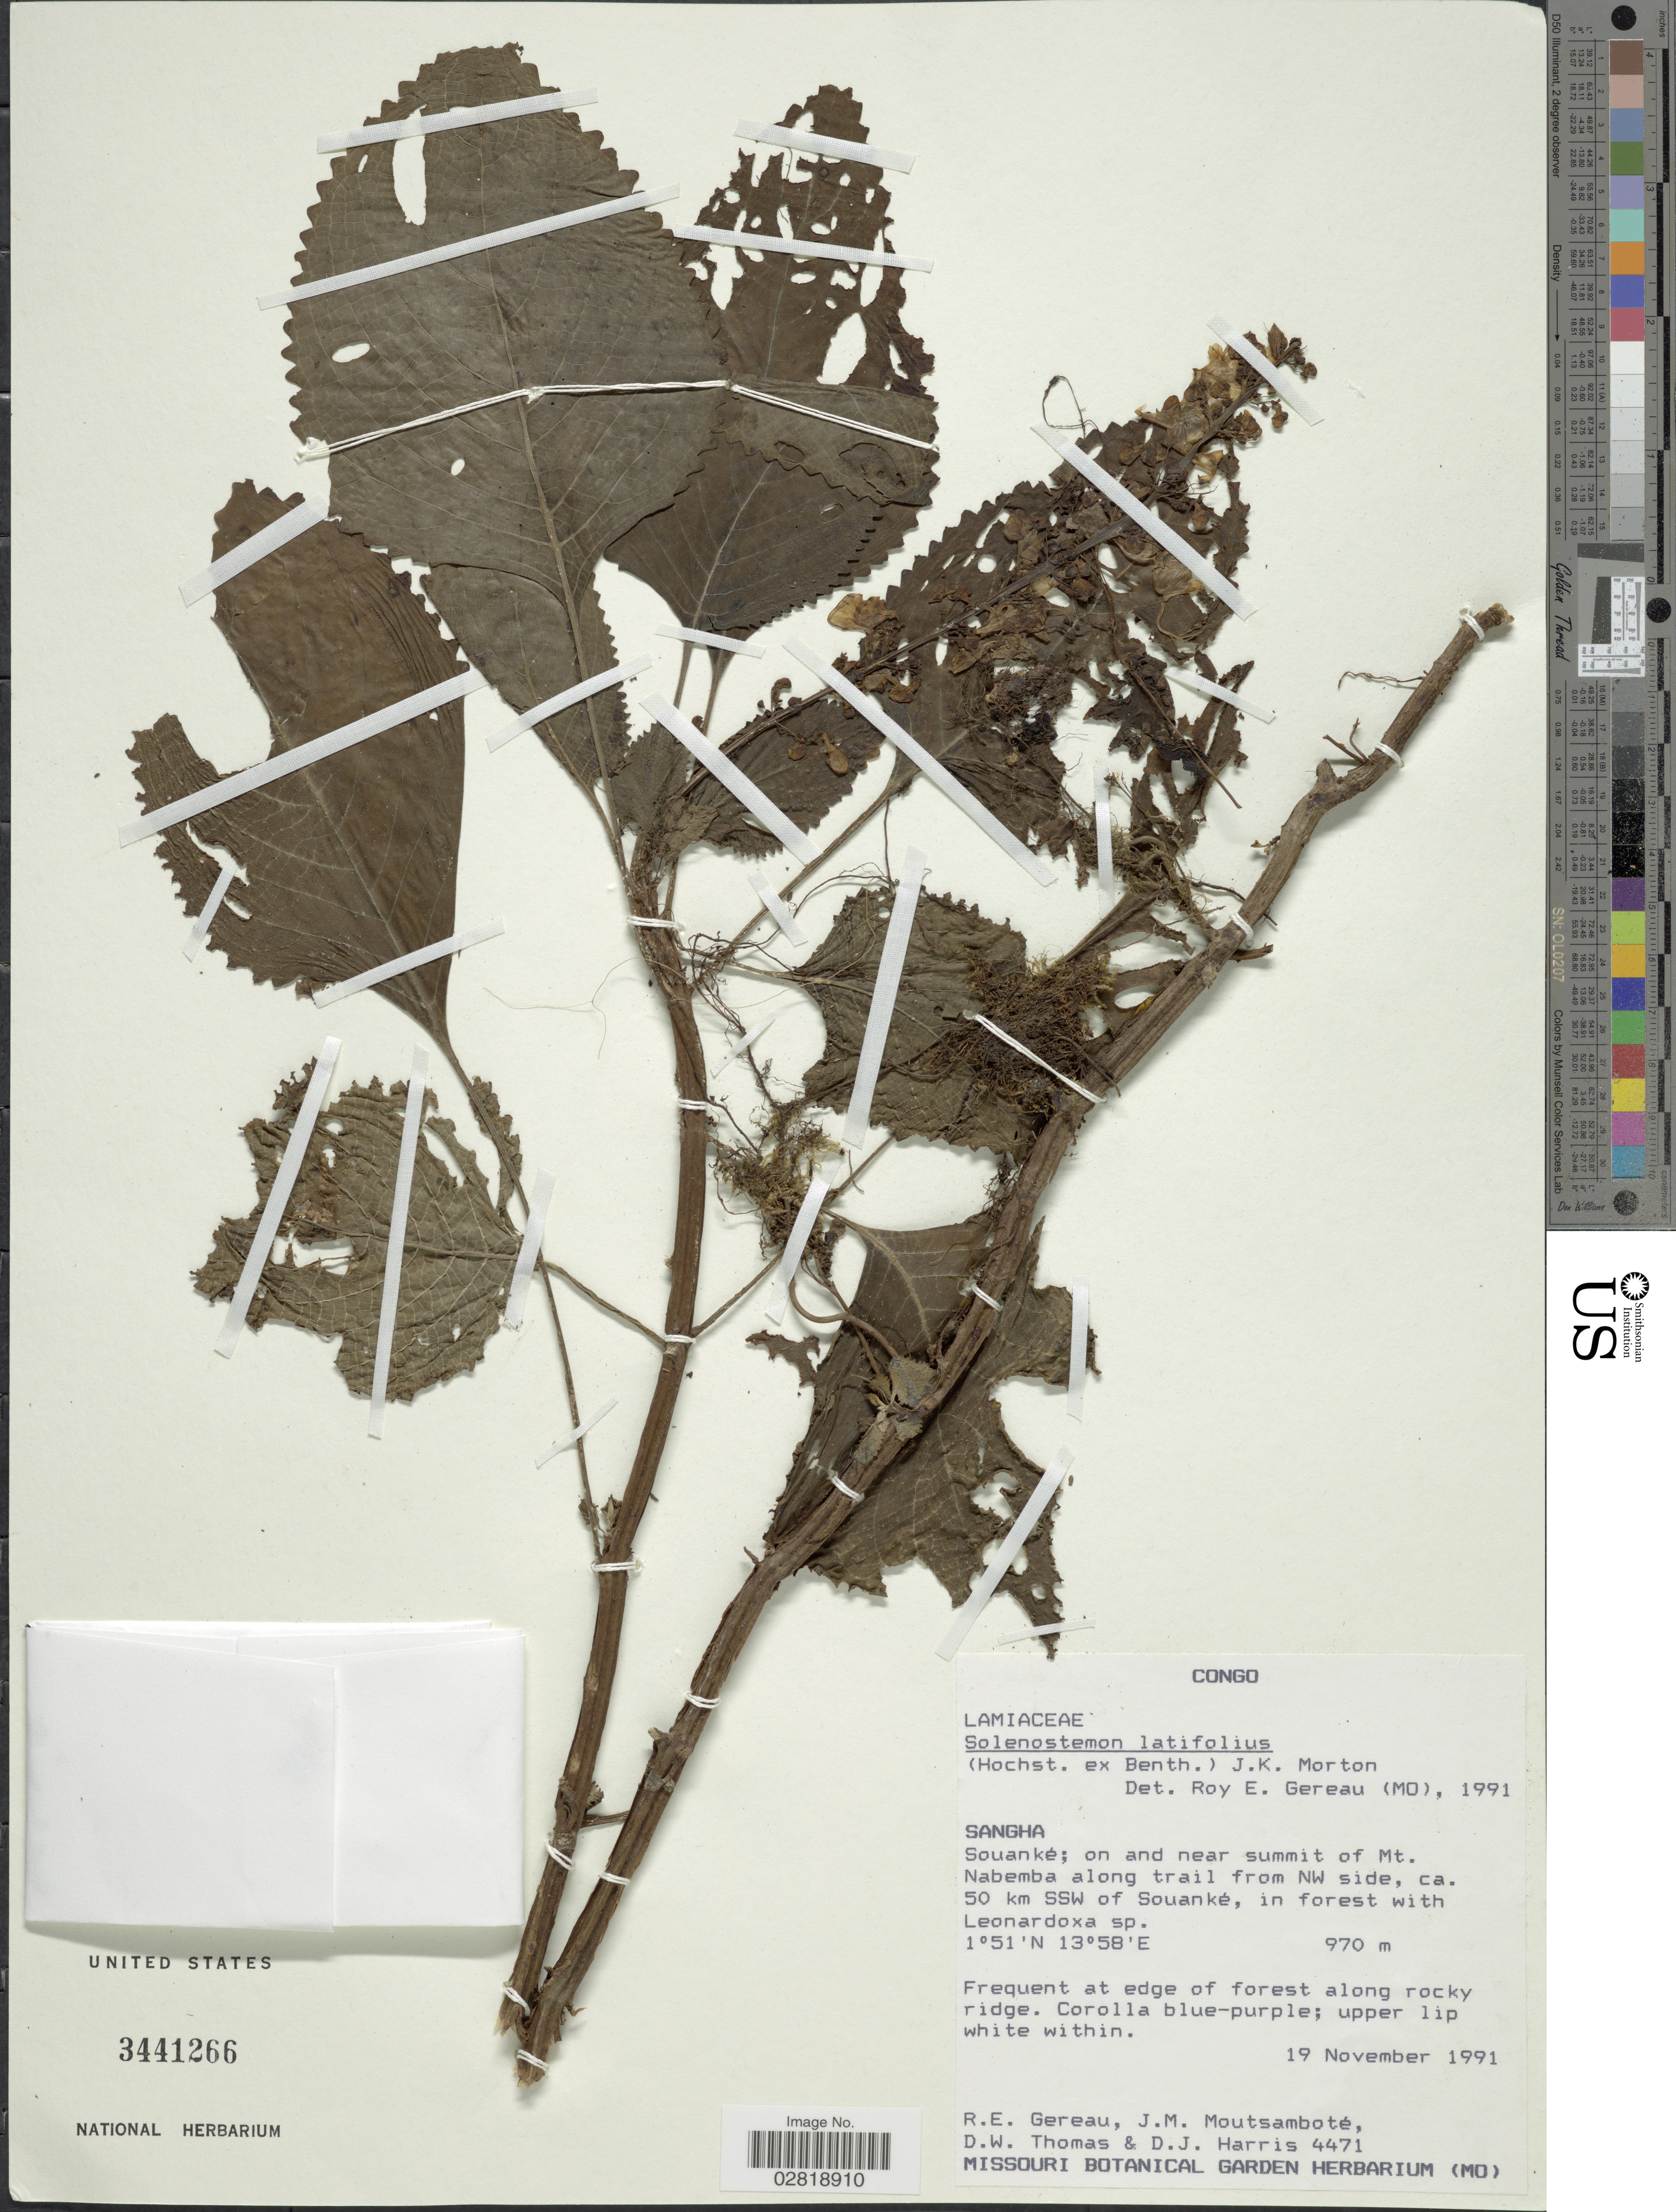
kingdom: Plantae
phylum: Tracheophyta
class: Magnoliopsida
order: Lamiales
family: Lamiaceae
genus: Solenostemon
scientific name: Solenostemon latifolius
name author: (Hochst. ex Benth.) J.K. Morton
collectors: R. Gereau, J. Moutsambote & D. W. Thomas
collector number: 4471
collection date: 1991-11-19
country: Congo, Republic of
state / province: Sangha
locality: Souanké; on and near summit of Mt. Nabemba along trail from NW side, ca. 50 km SSW of Souanké.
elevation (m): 970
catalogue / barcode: US 3441266